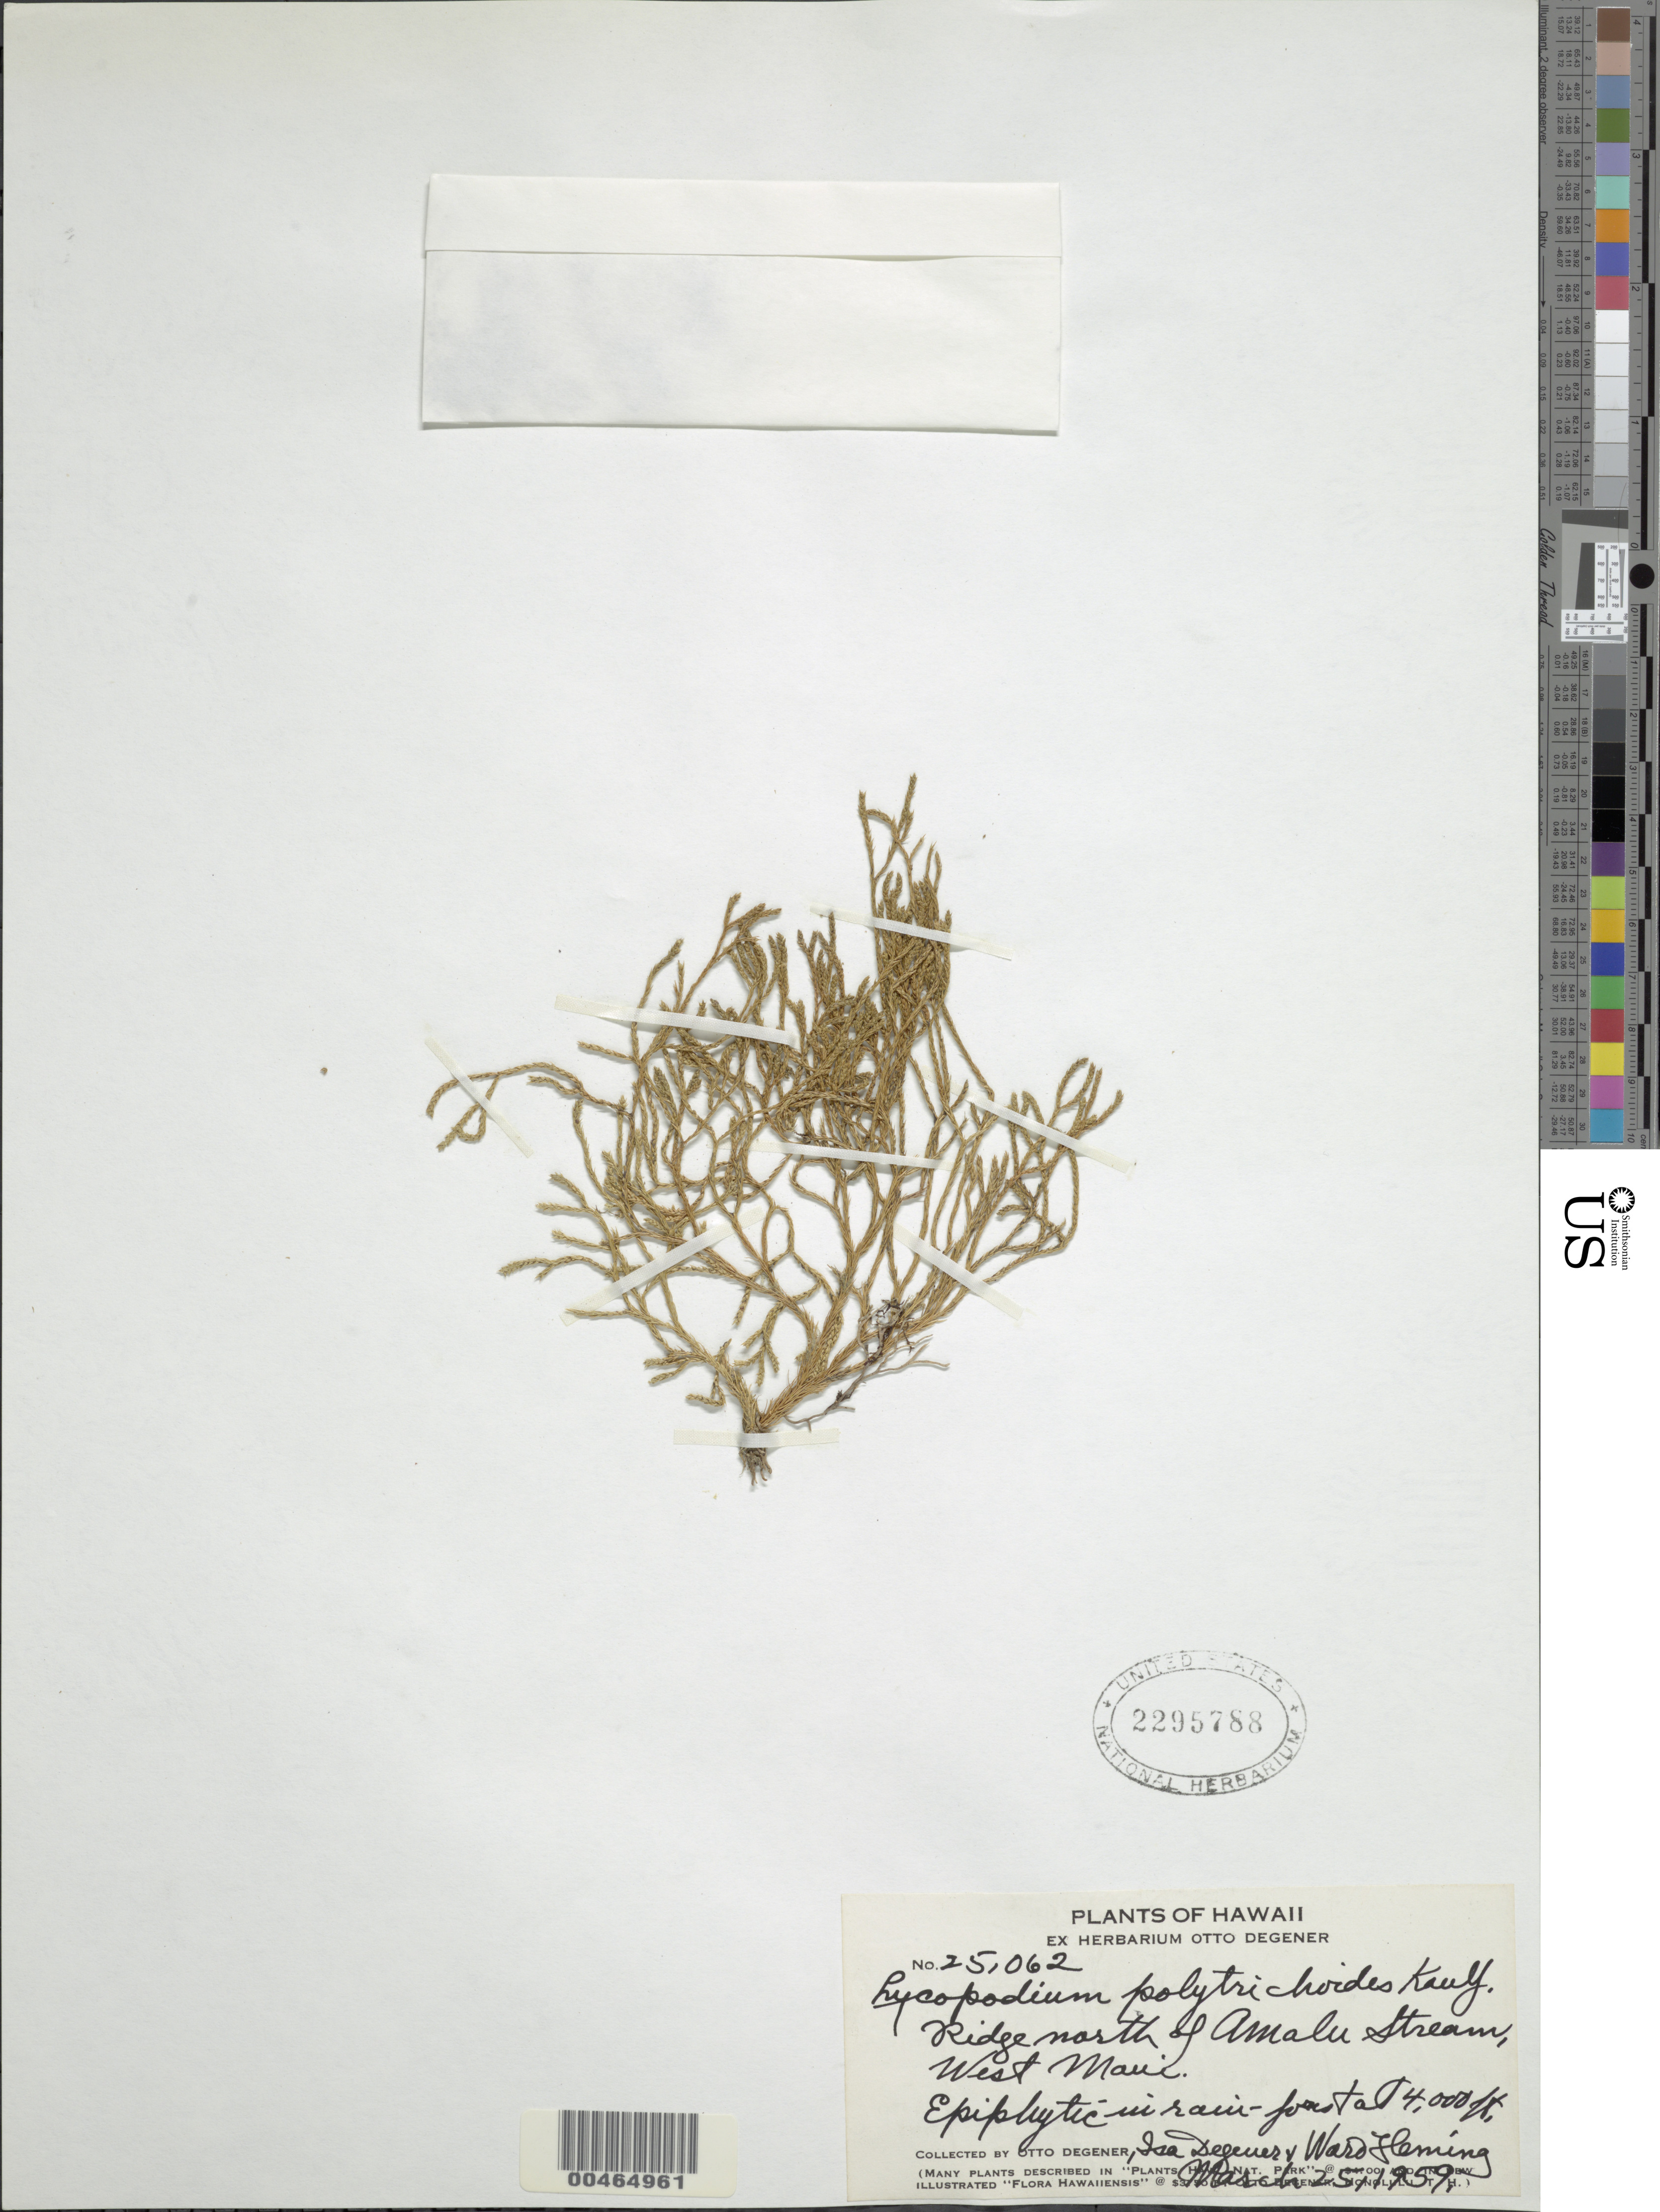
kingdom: Plantae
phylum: Tracheophyta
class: Lycopodiopsida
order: Lycopodiales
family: Lycopodiaceae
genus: Phlegmariurus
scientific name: Phlegmariurus filiformis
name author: (Sw.) W.H. Wagner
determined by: Field, A. R.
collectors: O. Degener, I. Degener & W. Fleming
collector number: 25062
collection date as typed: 25 Mar 1959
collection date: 1959-03-25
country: United States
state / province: Hawaii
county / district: Maui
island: Maui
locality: Ridge N of Amalu Stream, W Maui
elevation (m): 1219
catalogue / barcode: US 2295788